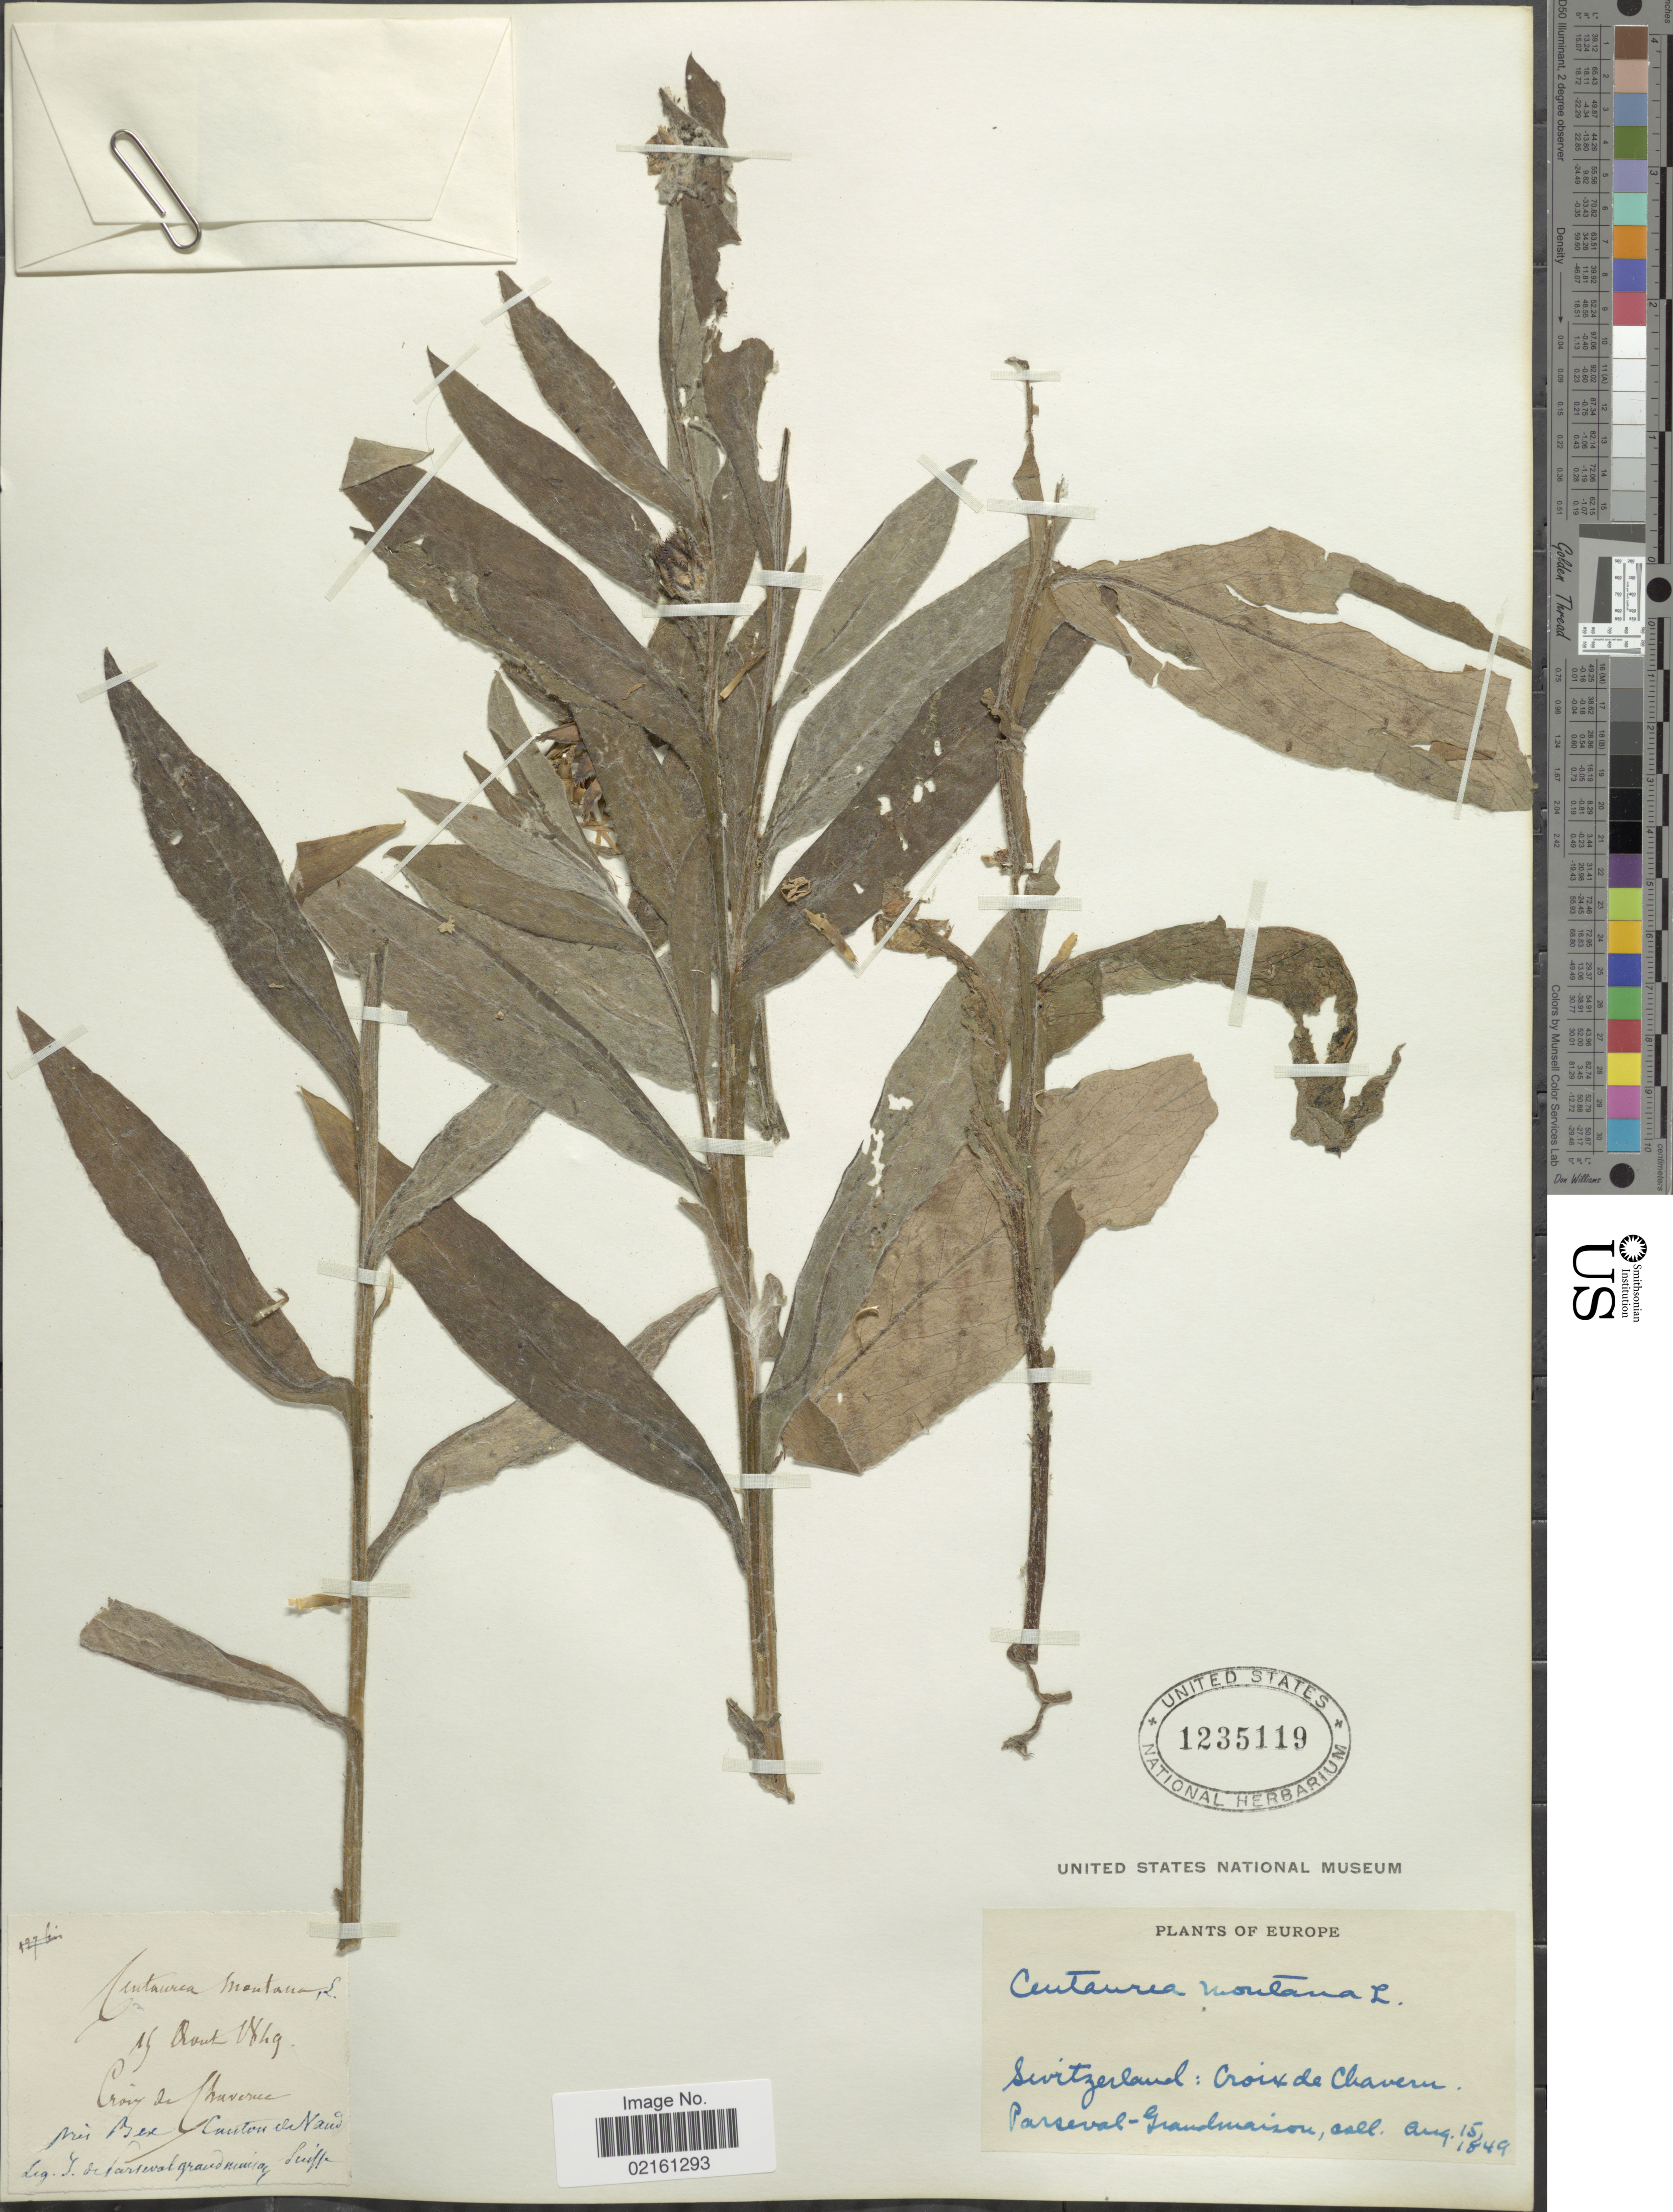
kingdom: Plantae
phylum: Tracheophyta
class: Magnoliopsida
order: Asterales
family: Asteraceae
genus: Centaurea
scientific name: Centaurea montana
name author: L.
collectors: J. Parseval-Grandmaison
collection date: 1849-08-15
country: Switzerland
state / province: Vaud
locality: Croix de Javerne, pres Bex, Canton de Vaud, Suisse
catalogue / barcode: US 1235119